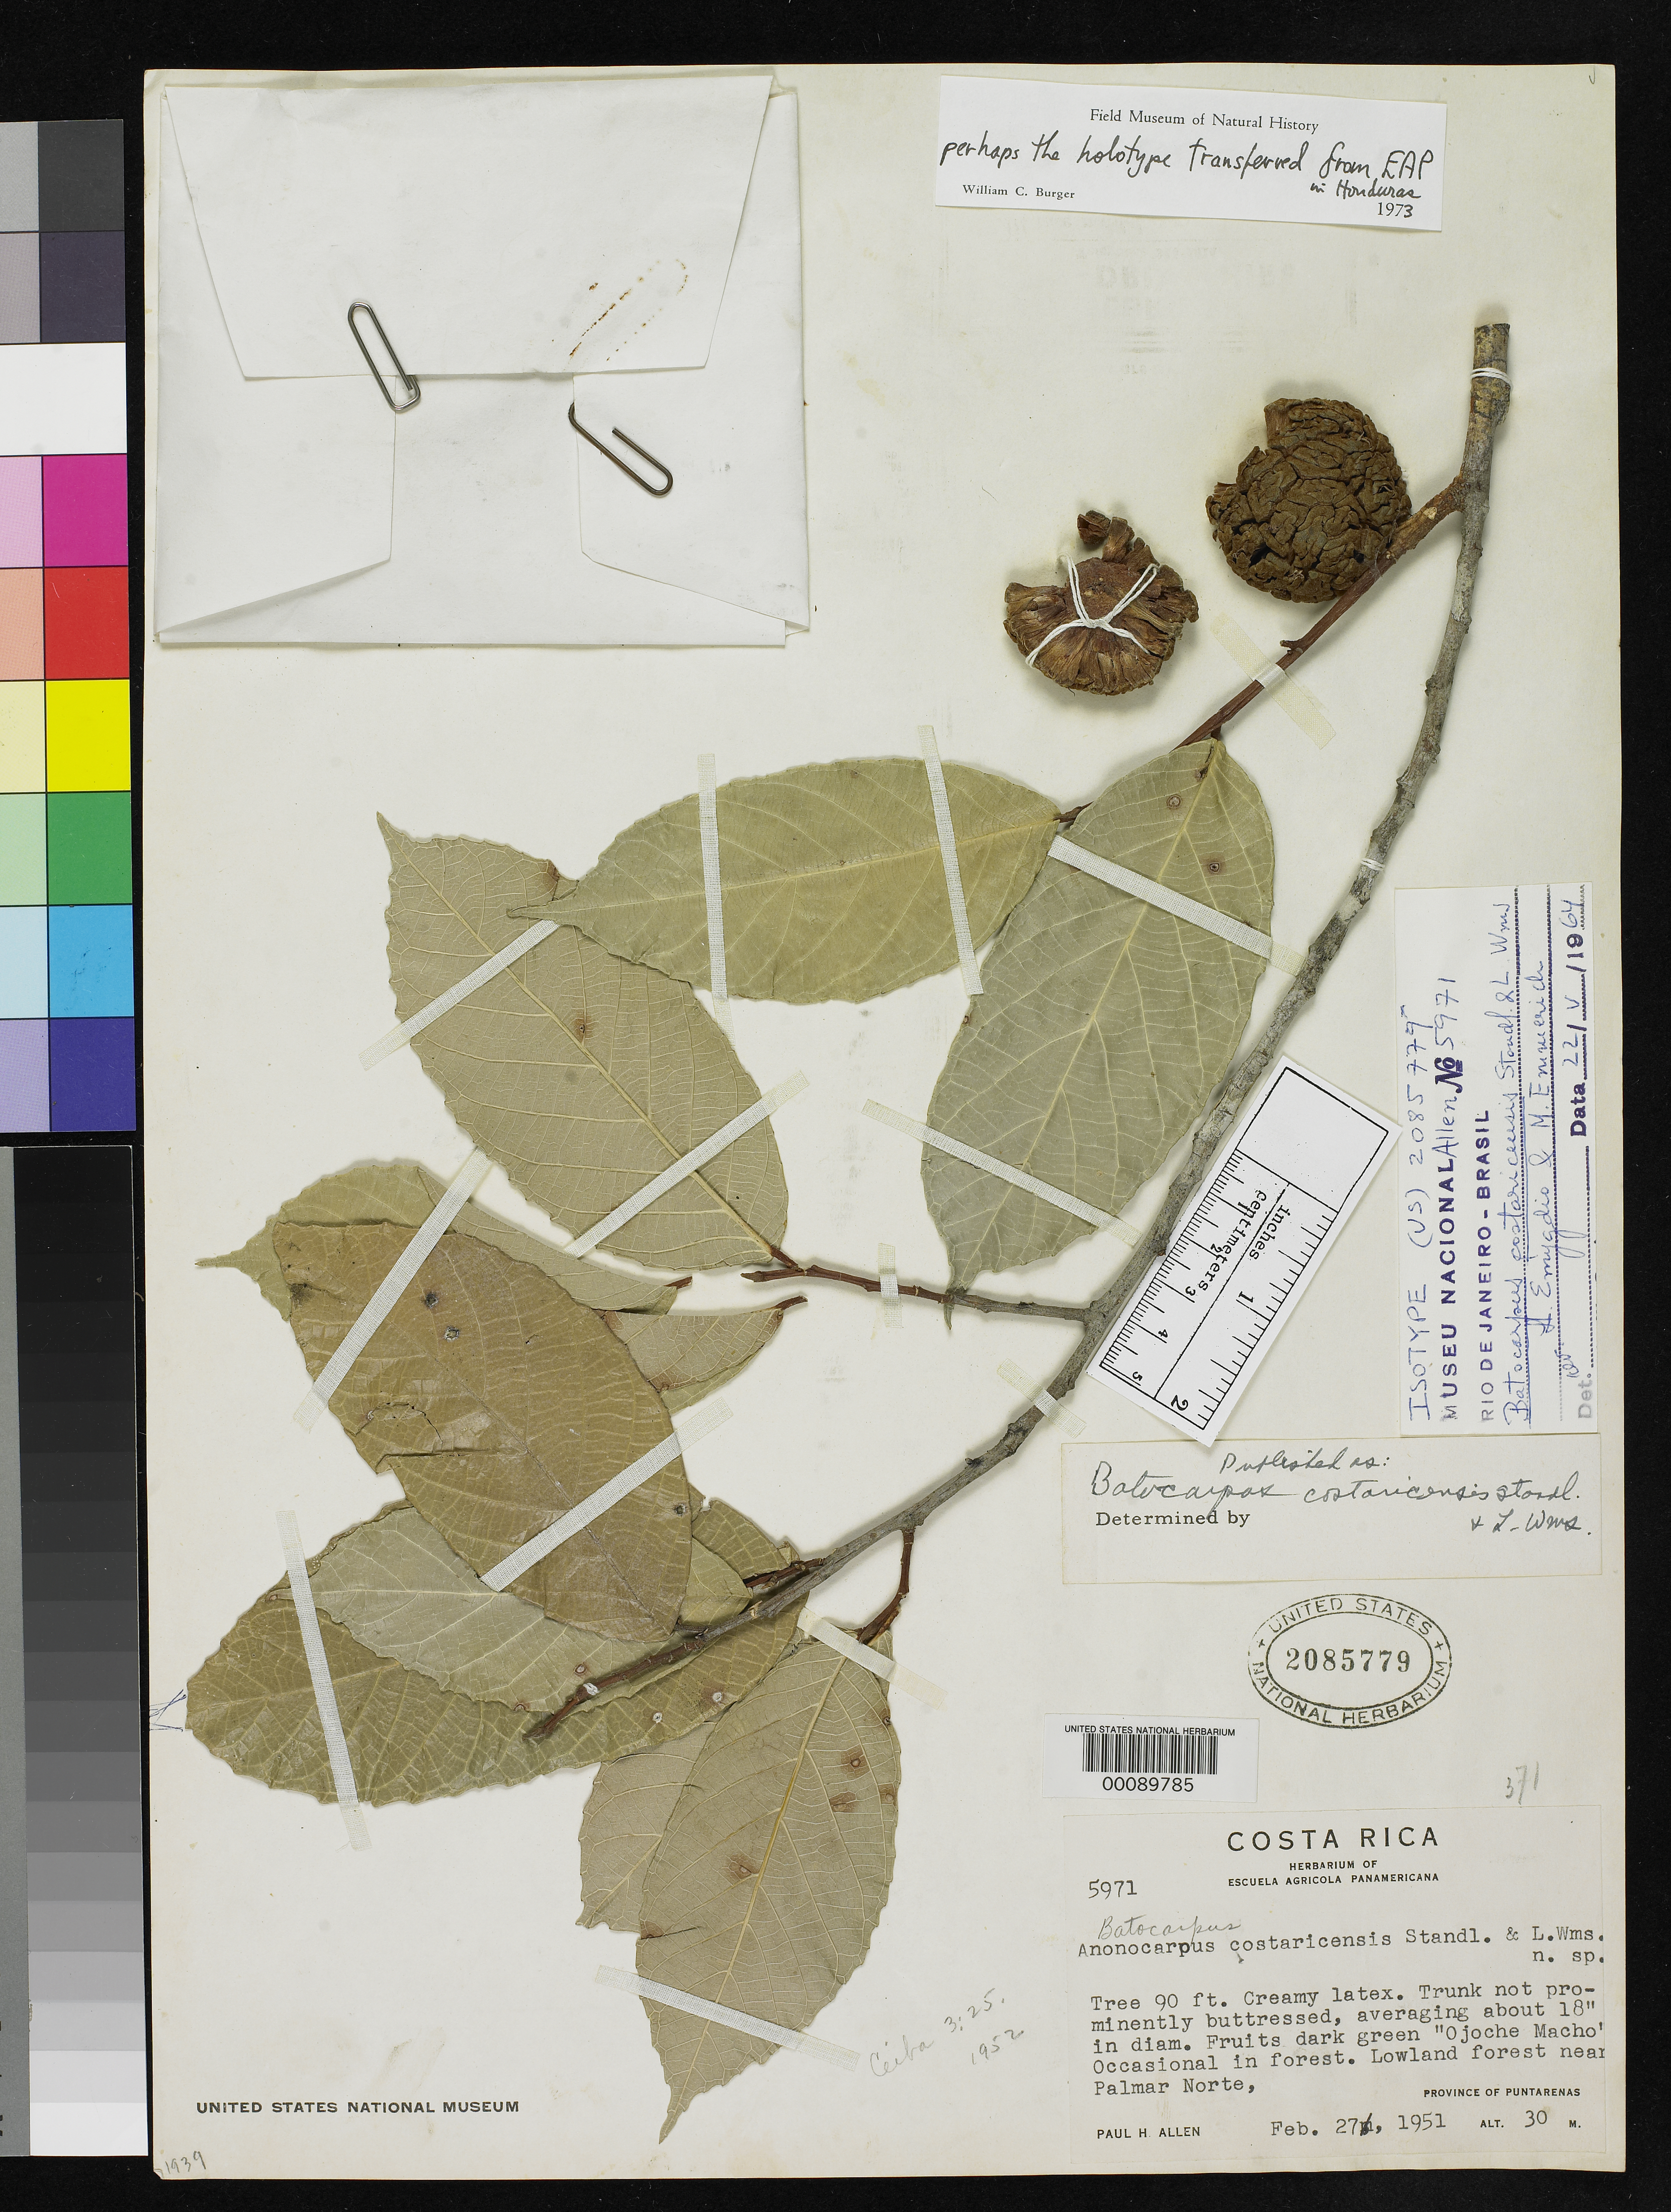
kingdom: Plantae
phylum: Tracheophyta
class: Magnoliopsida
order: Rosales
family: Moraceae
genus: Batocarpus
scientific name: Batocarpus costaricensis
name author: Standl. & L.O. Williams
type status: Isotype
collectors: P. H. Allen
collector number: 5971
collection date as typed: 27 Feb 1951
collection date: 1951-02-27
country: Costa Rica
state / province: Puntarenas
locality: Near Palmar Norte.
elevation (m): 30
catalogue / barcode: US 2085779